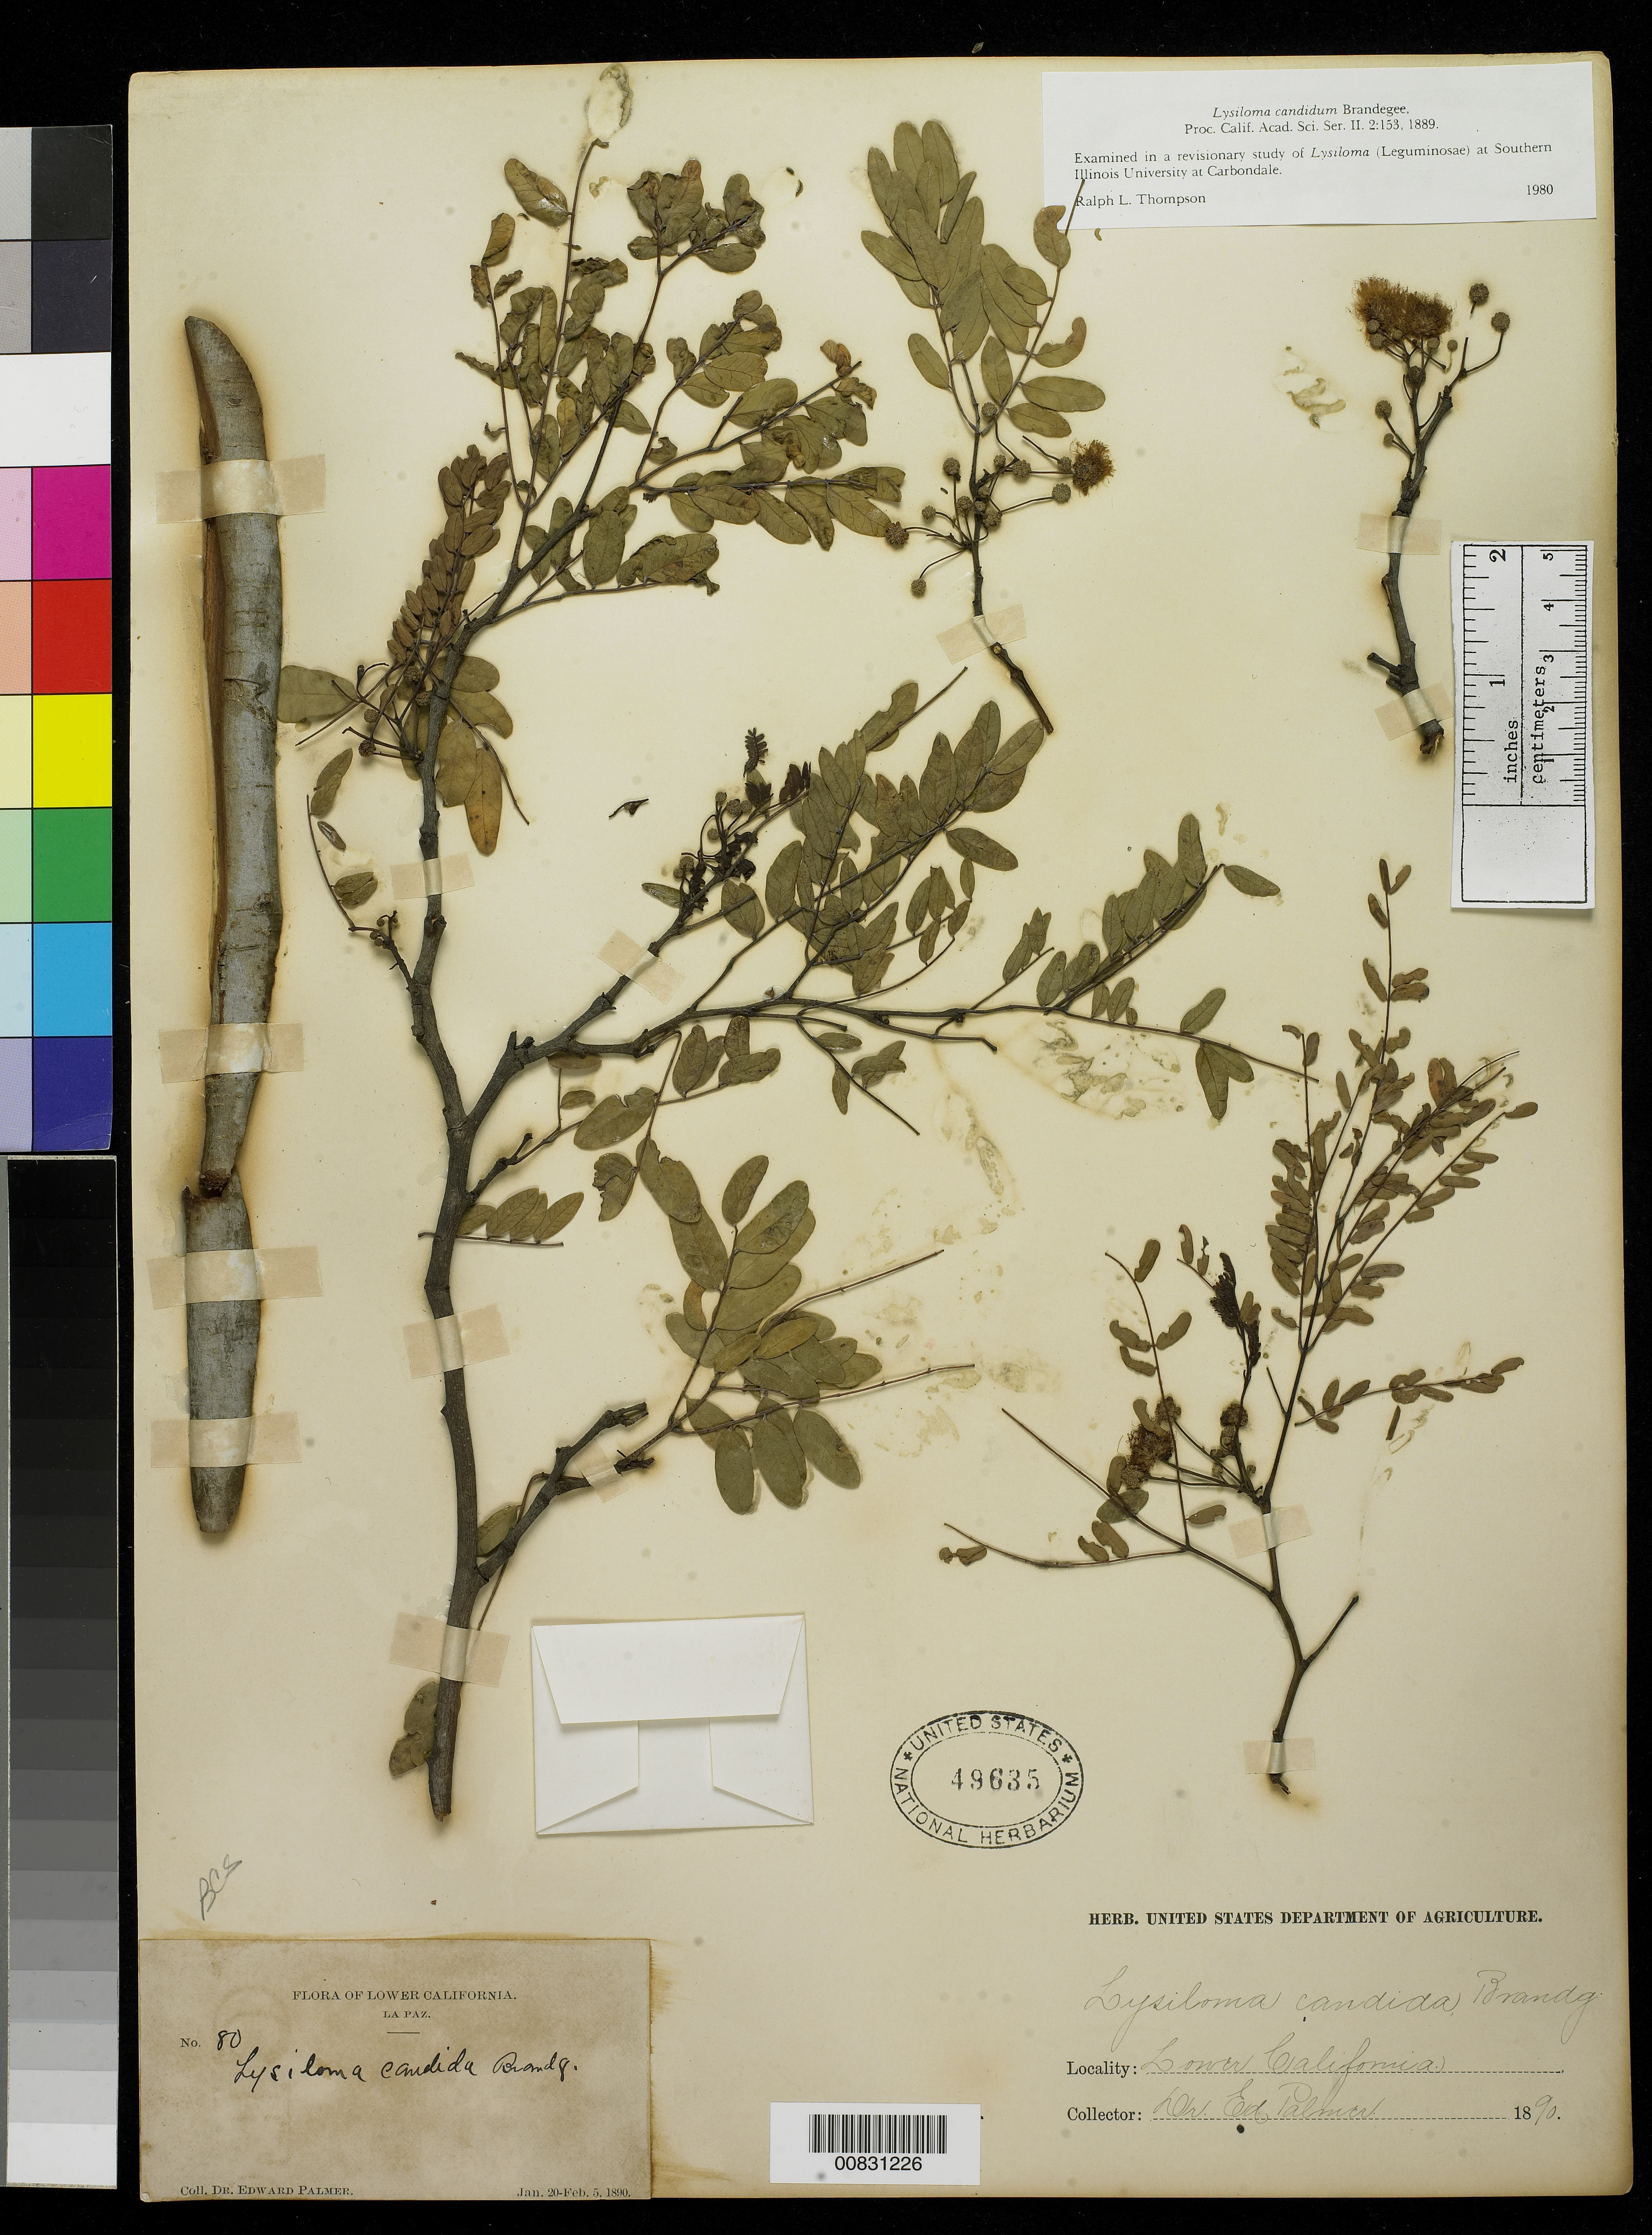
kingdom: Plantae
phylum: Tracheophyta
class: Magnoliopsida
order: Fabales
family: Fabaceae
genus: Lysiloma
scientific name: Lysiloma candidum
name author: Brandegee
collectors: E. Palmer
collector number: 80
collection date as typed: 20 Jan 1890 to 05 Feb 1890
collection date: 1890-01-20/1890-02-05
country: Mexico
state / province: Baja California Sur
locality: La Paz, Baja California Sur.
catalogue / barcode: US 49635